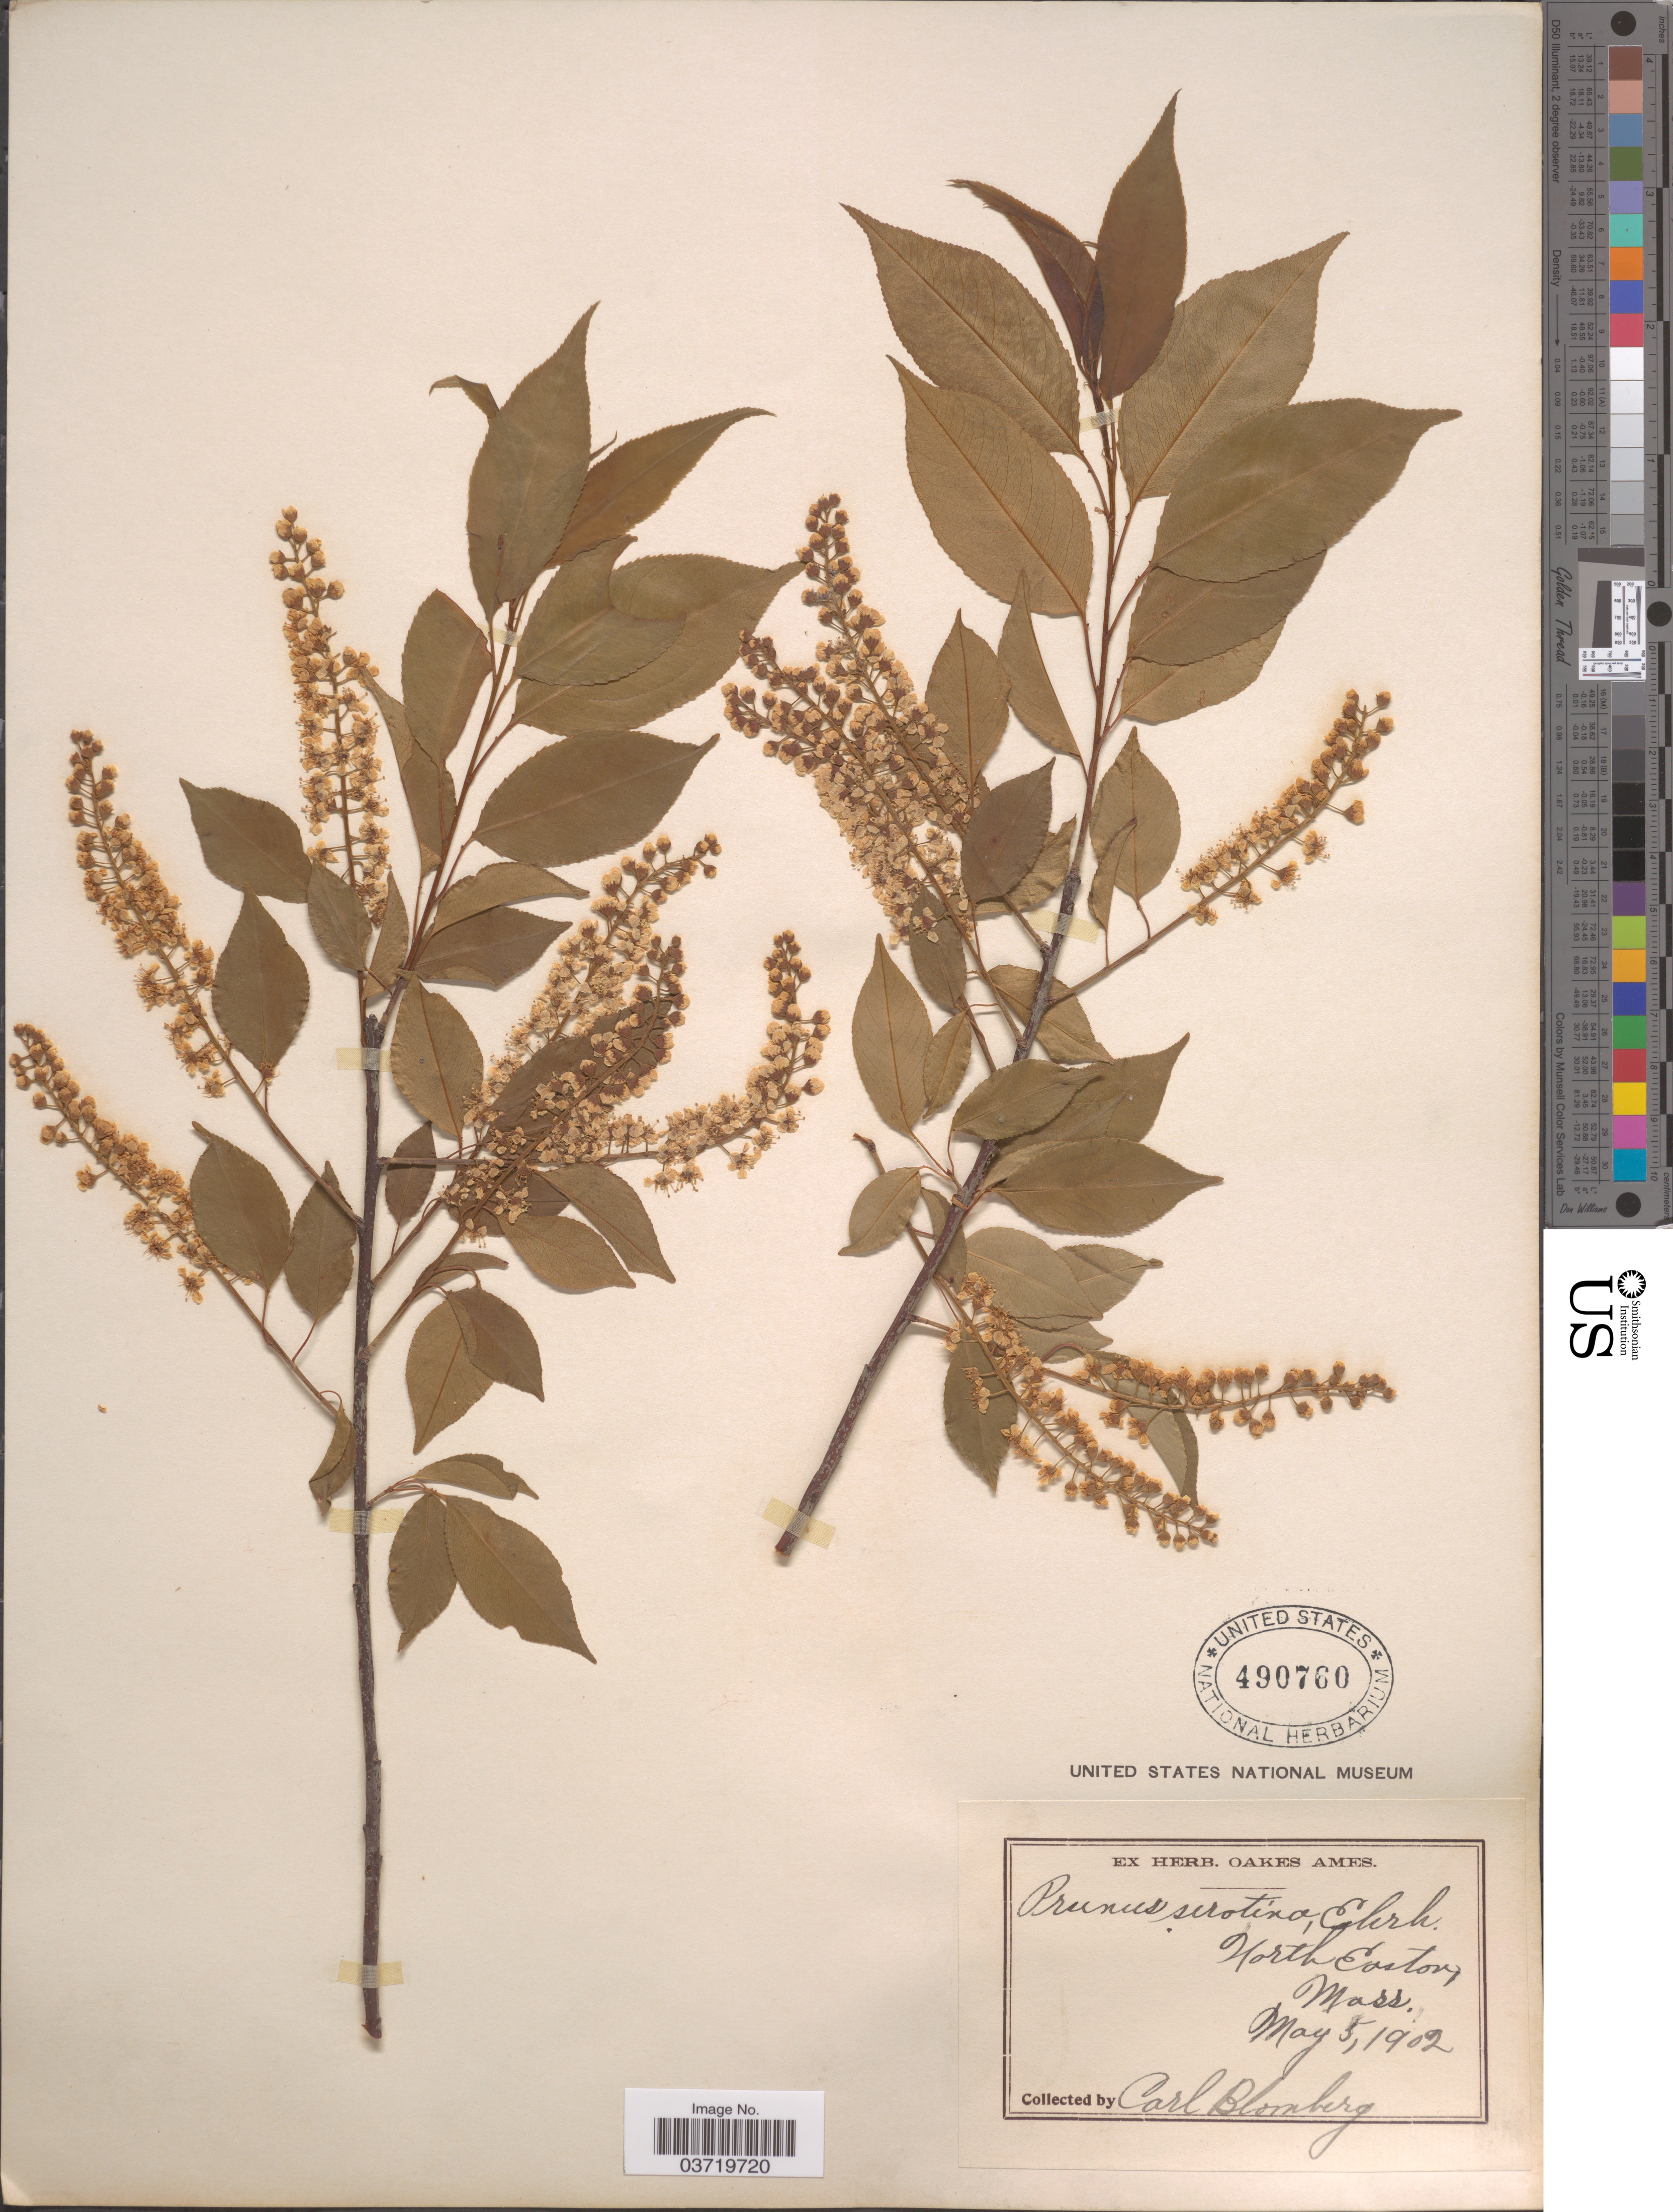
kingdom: Plantae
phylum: Tracheophyta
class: Magnoliopsida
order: Rosales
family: Rosaceae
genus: Prunus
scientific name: Prunus serotina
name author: Ehrh.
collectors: A. Blomberg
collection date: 1902-05-05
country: United States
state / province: Massachusetts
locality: North Easton.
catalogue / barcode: US 490760